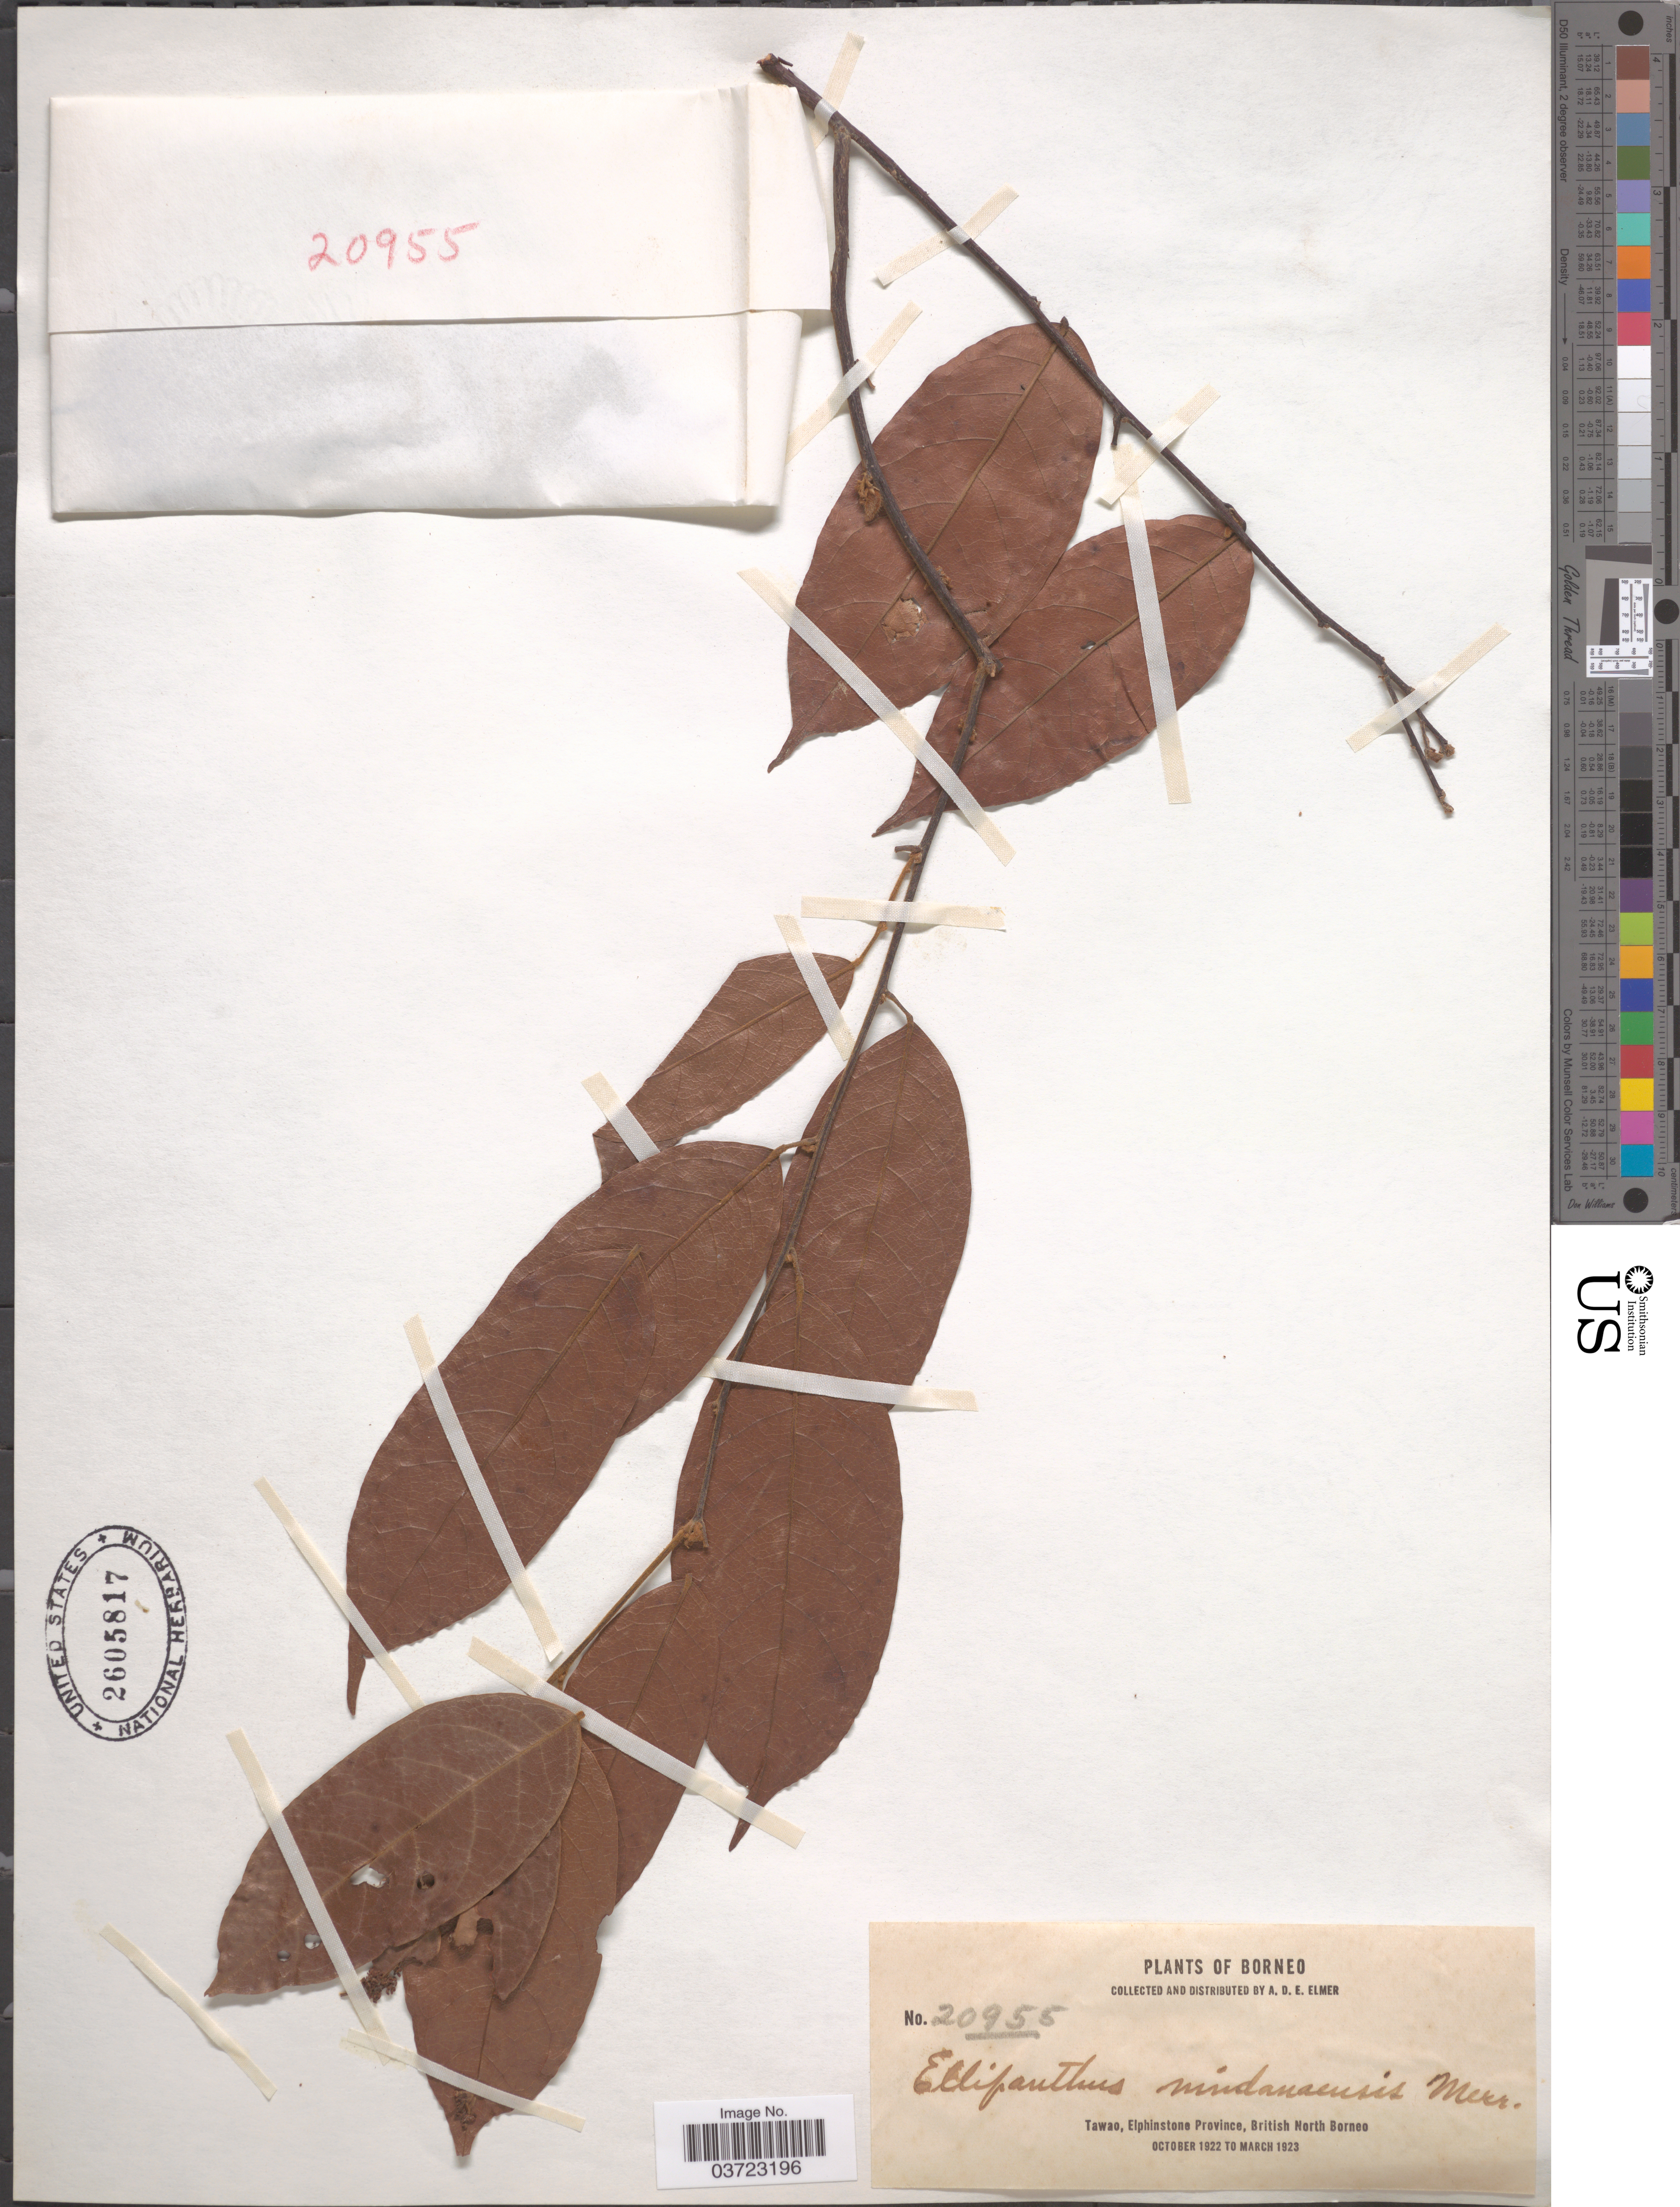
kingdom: Plantae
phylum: Tracheophyta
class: Magnoliopsida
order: Oxalidales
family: Connaraceae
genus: Ellipanthus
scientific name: Ellipanthus mindanaensis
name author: Merr.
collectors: A. D. E. Elmer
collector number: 20955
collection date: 1922-10/1923-03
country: Malaysia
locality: Borneo. Tawao, Elphinstone Province, British North Borneo.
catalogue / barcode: US 2605817